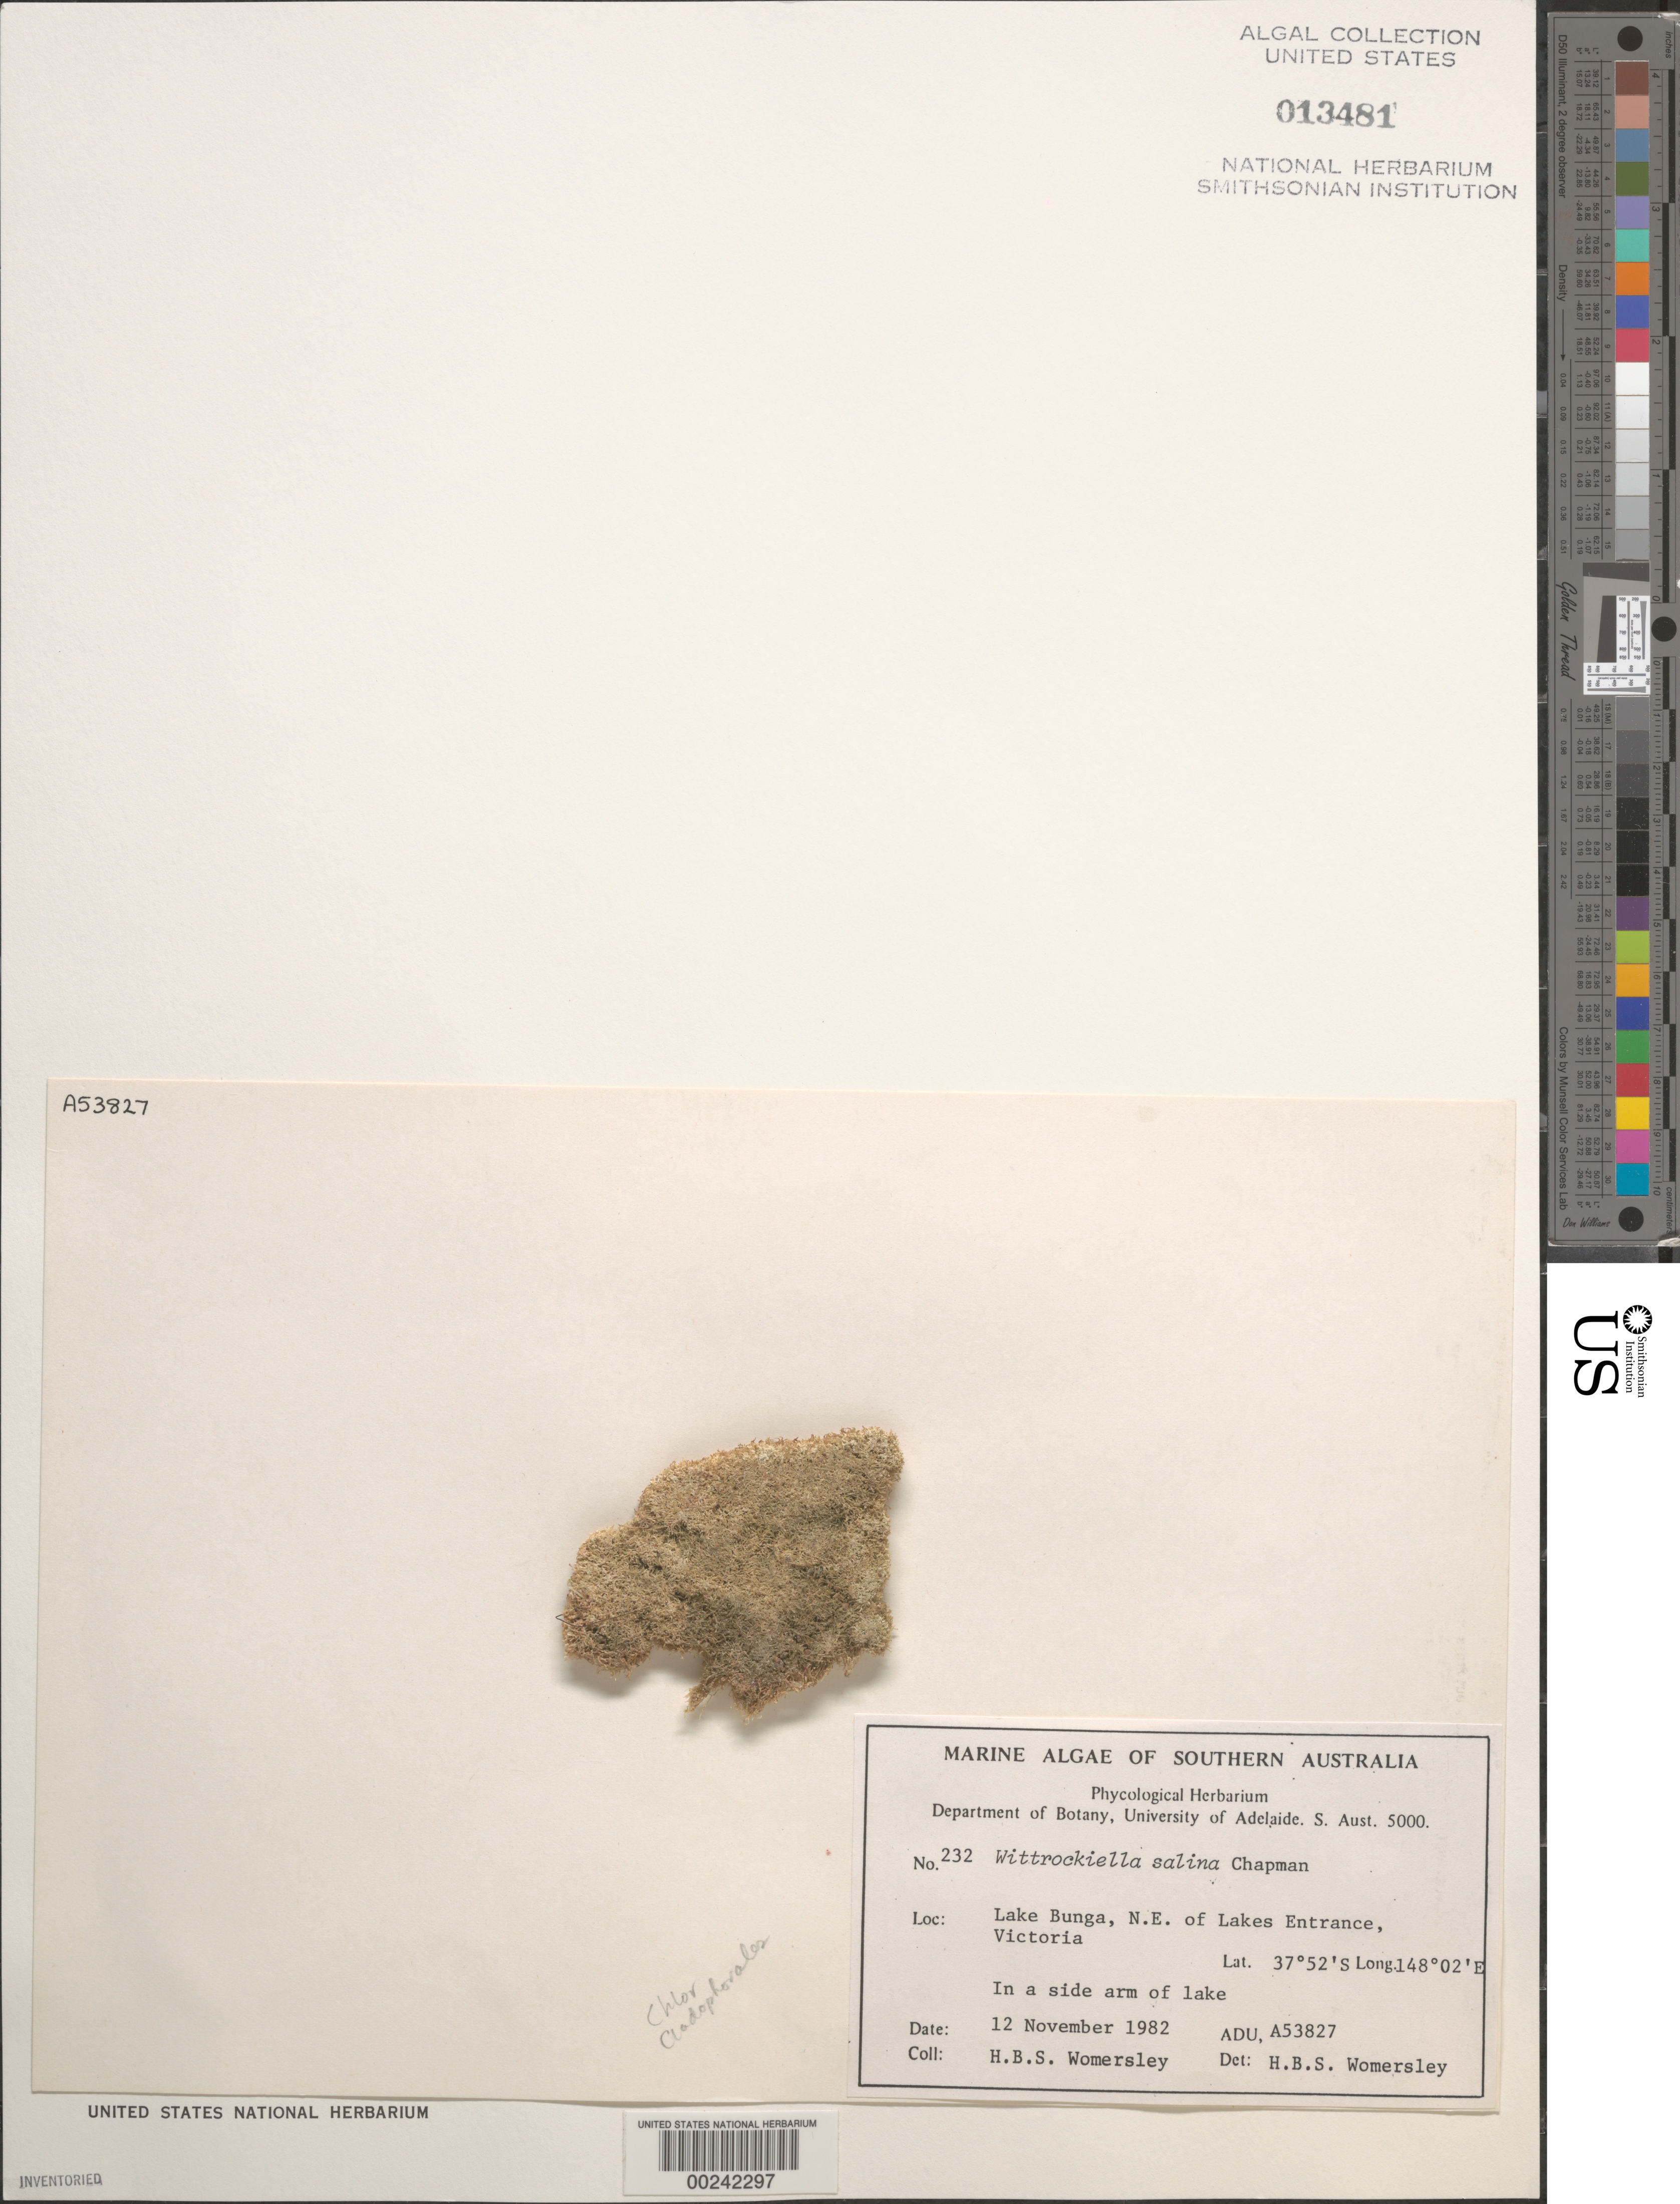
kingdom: Plantae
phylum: Chlorophyta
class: Ulvophyceae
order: Cladophorales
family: Cladophoraceae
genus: Wittrockiella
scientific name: Wittrockiella salina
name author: V.J. Chapm.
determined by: Womersley, H. B. S.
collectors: H. B. S. Womersley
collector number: ADU A53827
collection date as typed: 12 Nov 1982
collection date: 1982-11-12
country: Australia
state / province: Victoria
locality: Lake bunga, northeast of lakes entrance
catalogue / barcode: US 13481